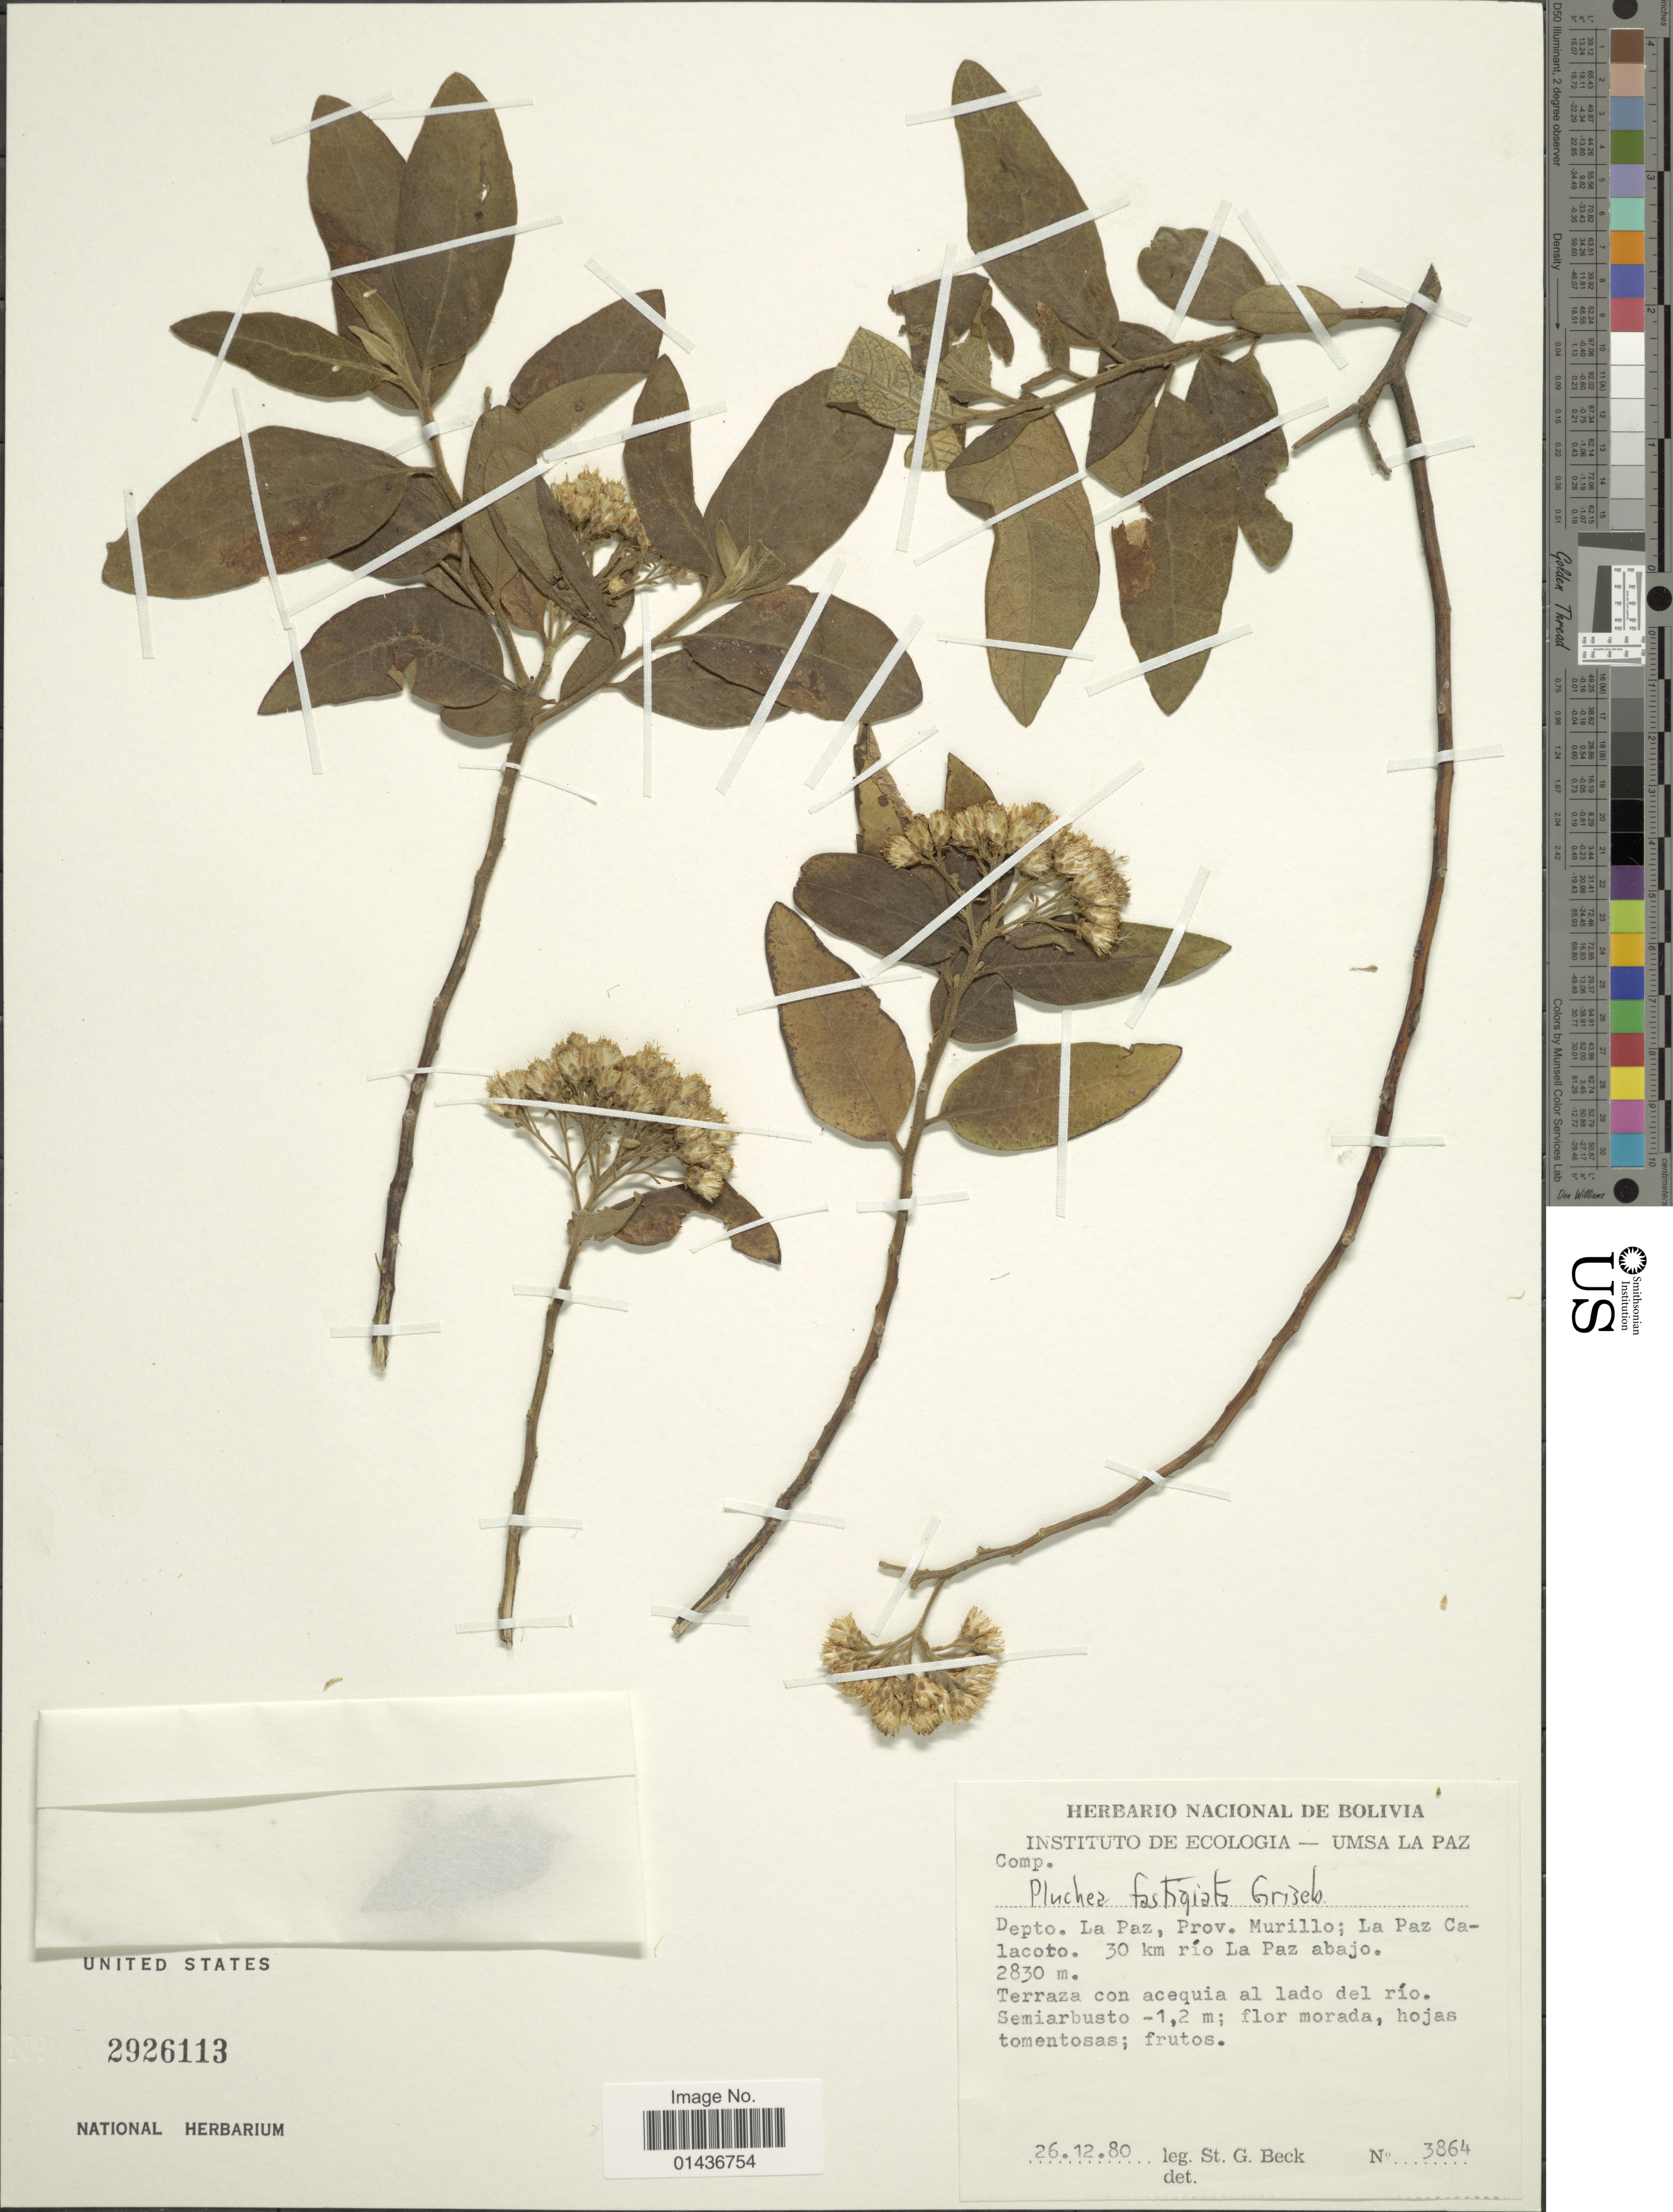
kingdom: Plantae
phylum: Tracheophyta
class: Magnoliopsida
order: Asterales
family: Asteraceae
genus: Pluchea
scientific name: Pluchea fastigiata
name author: Griseb.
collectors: S. G. Beck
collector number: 3864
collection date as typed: Transcribed d/m/y: 26/12/80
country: Bolivia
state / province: La Paz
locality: Depto. La Paz, Prov. Murillo: La Paz Calacoto;, 30 km rio La Paz abajo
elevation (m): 2830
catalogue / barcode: US 2926113